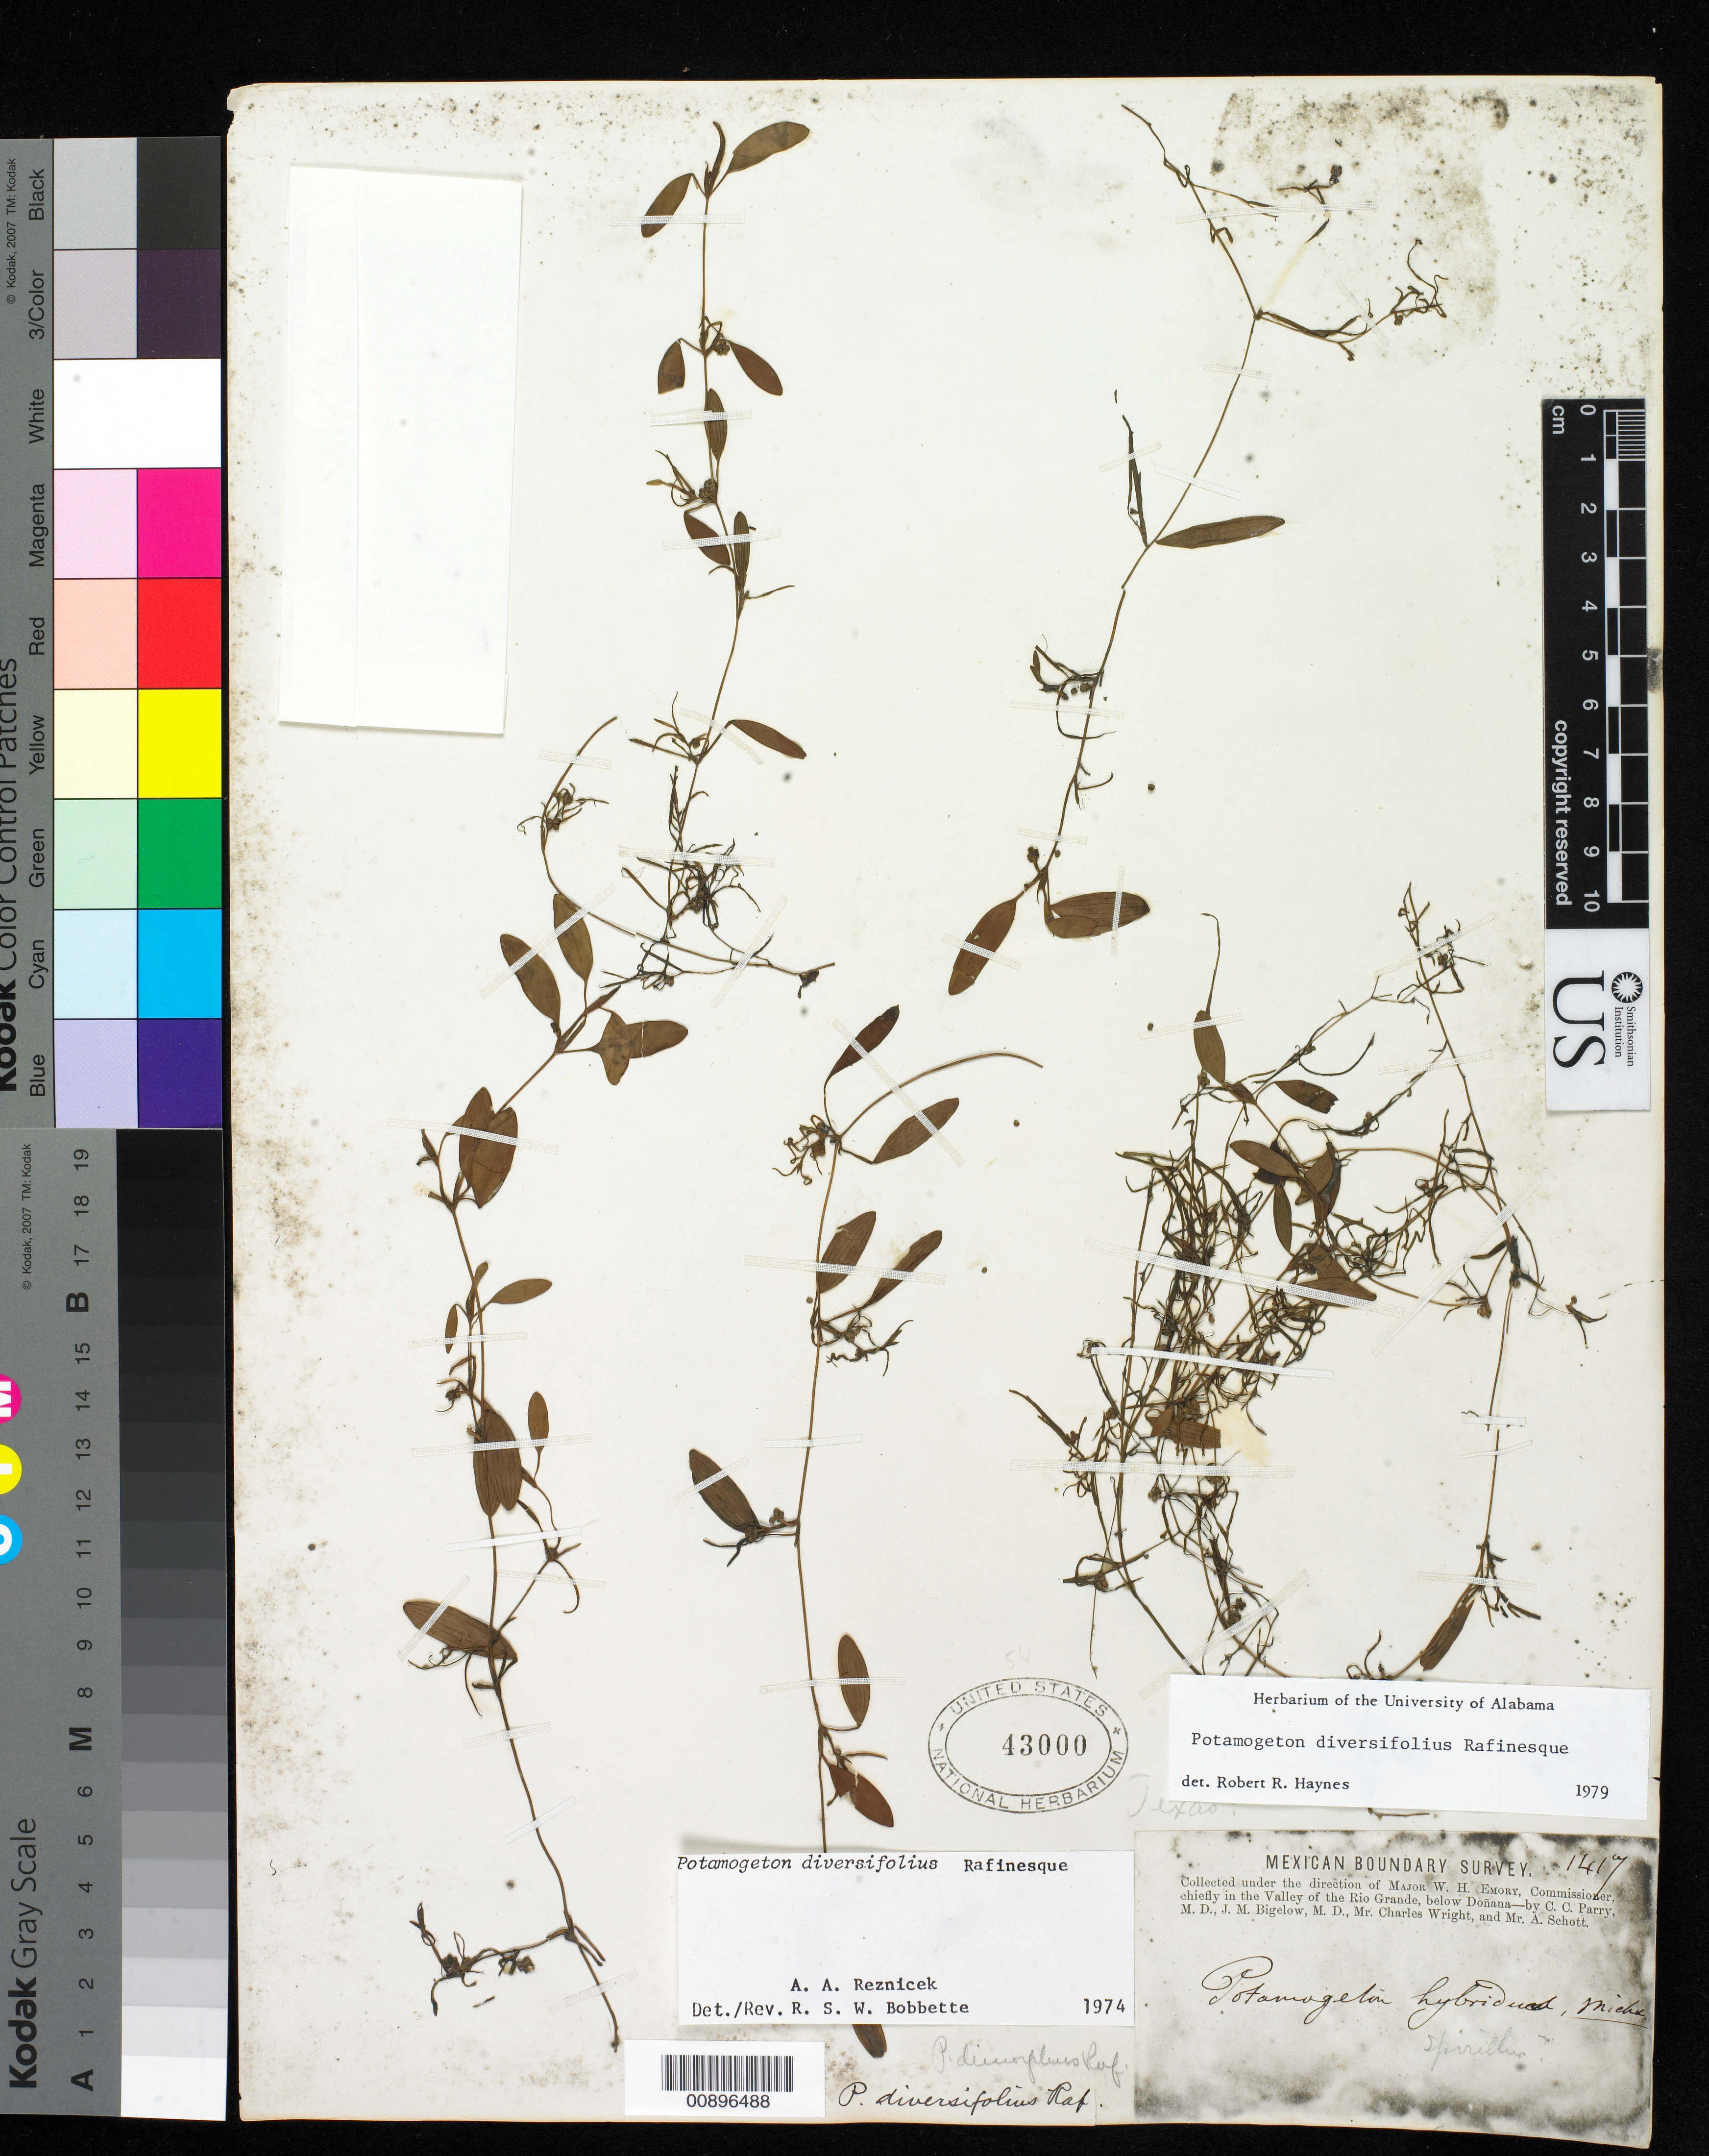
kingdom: Plantae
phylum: Tracheophyta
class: Liliopsida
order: Alismatales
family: Potamogetonaceae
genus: Potamogeton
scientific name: Potamogeton diversifolius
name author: Raf.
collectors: C. C. Parry, J. M. Bigelow, C. Wright & A. C. V. Schott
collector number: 1417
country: United States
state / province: New Mexico / Texas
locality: Valley of the Rio Grande, below Doñana.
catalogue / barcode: US 43000